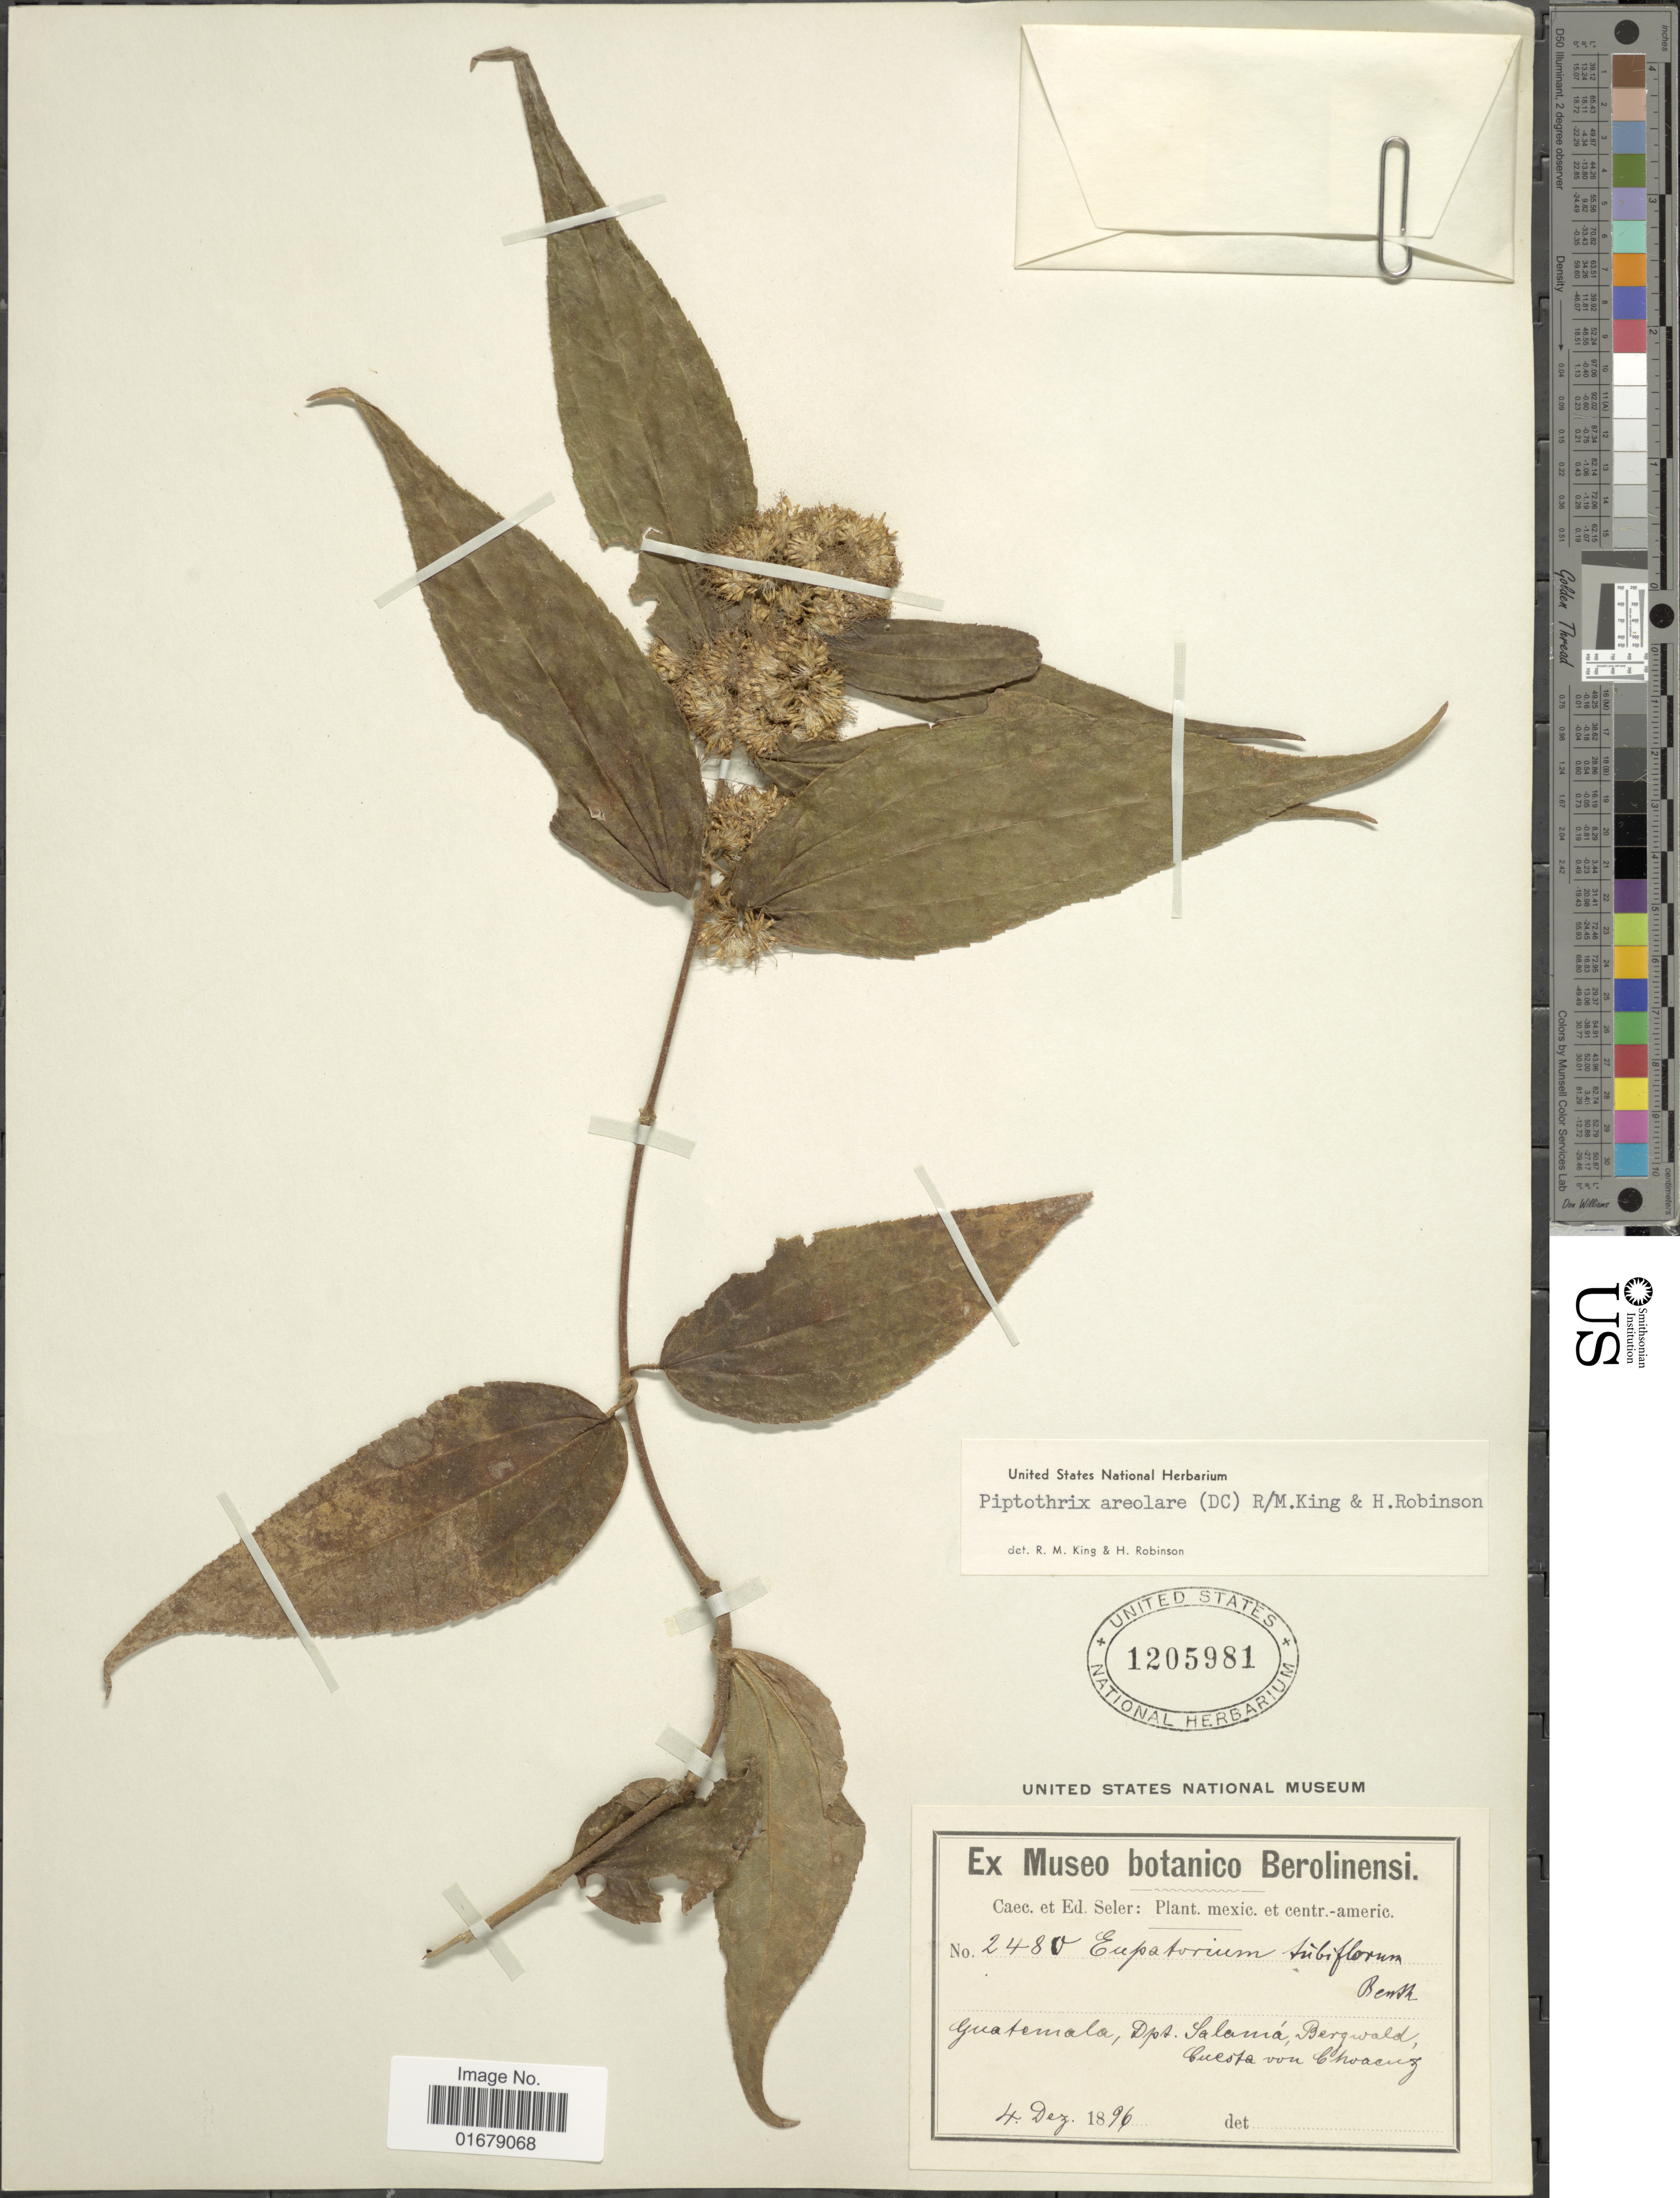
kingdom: Plantae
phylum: Tracheophyta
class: Magnoliopsida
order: Asterales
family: Asteraceae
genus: Piptothrix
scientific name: Piptothrix areolaris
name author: (DC.) R.M. King & H. Rob.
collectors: E. G. Seler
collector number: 2480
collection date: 1896-12-04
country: Guatemala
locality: Guatemala, Dpt. Salamá, Bergwald. Cuesta von Choacuz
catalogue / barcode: US 1205981